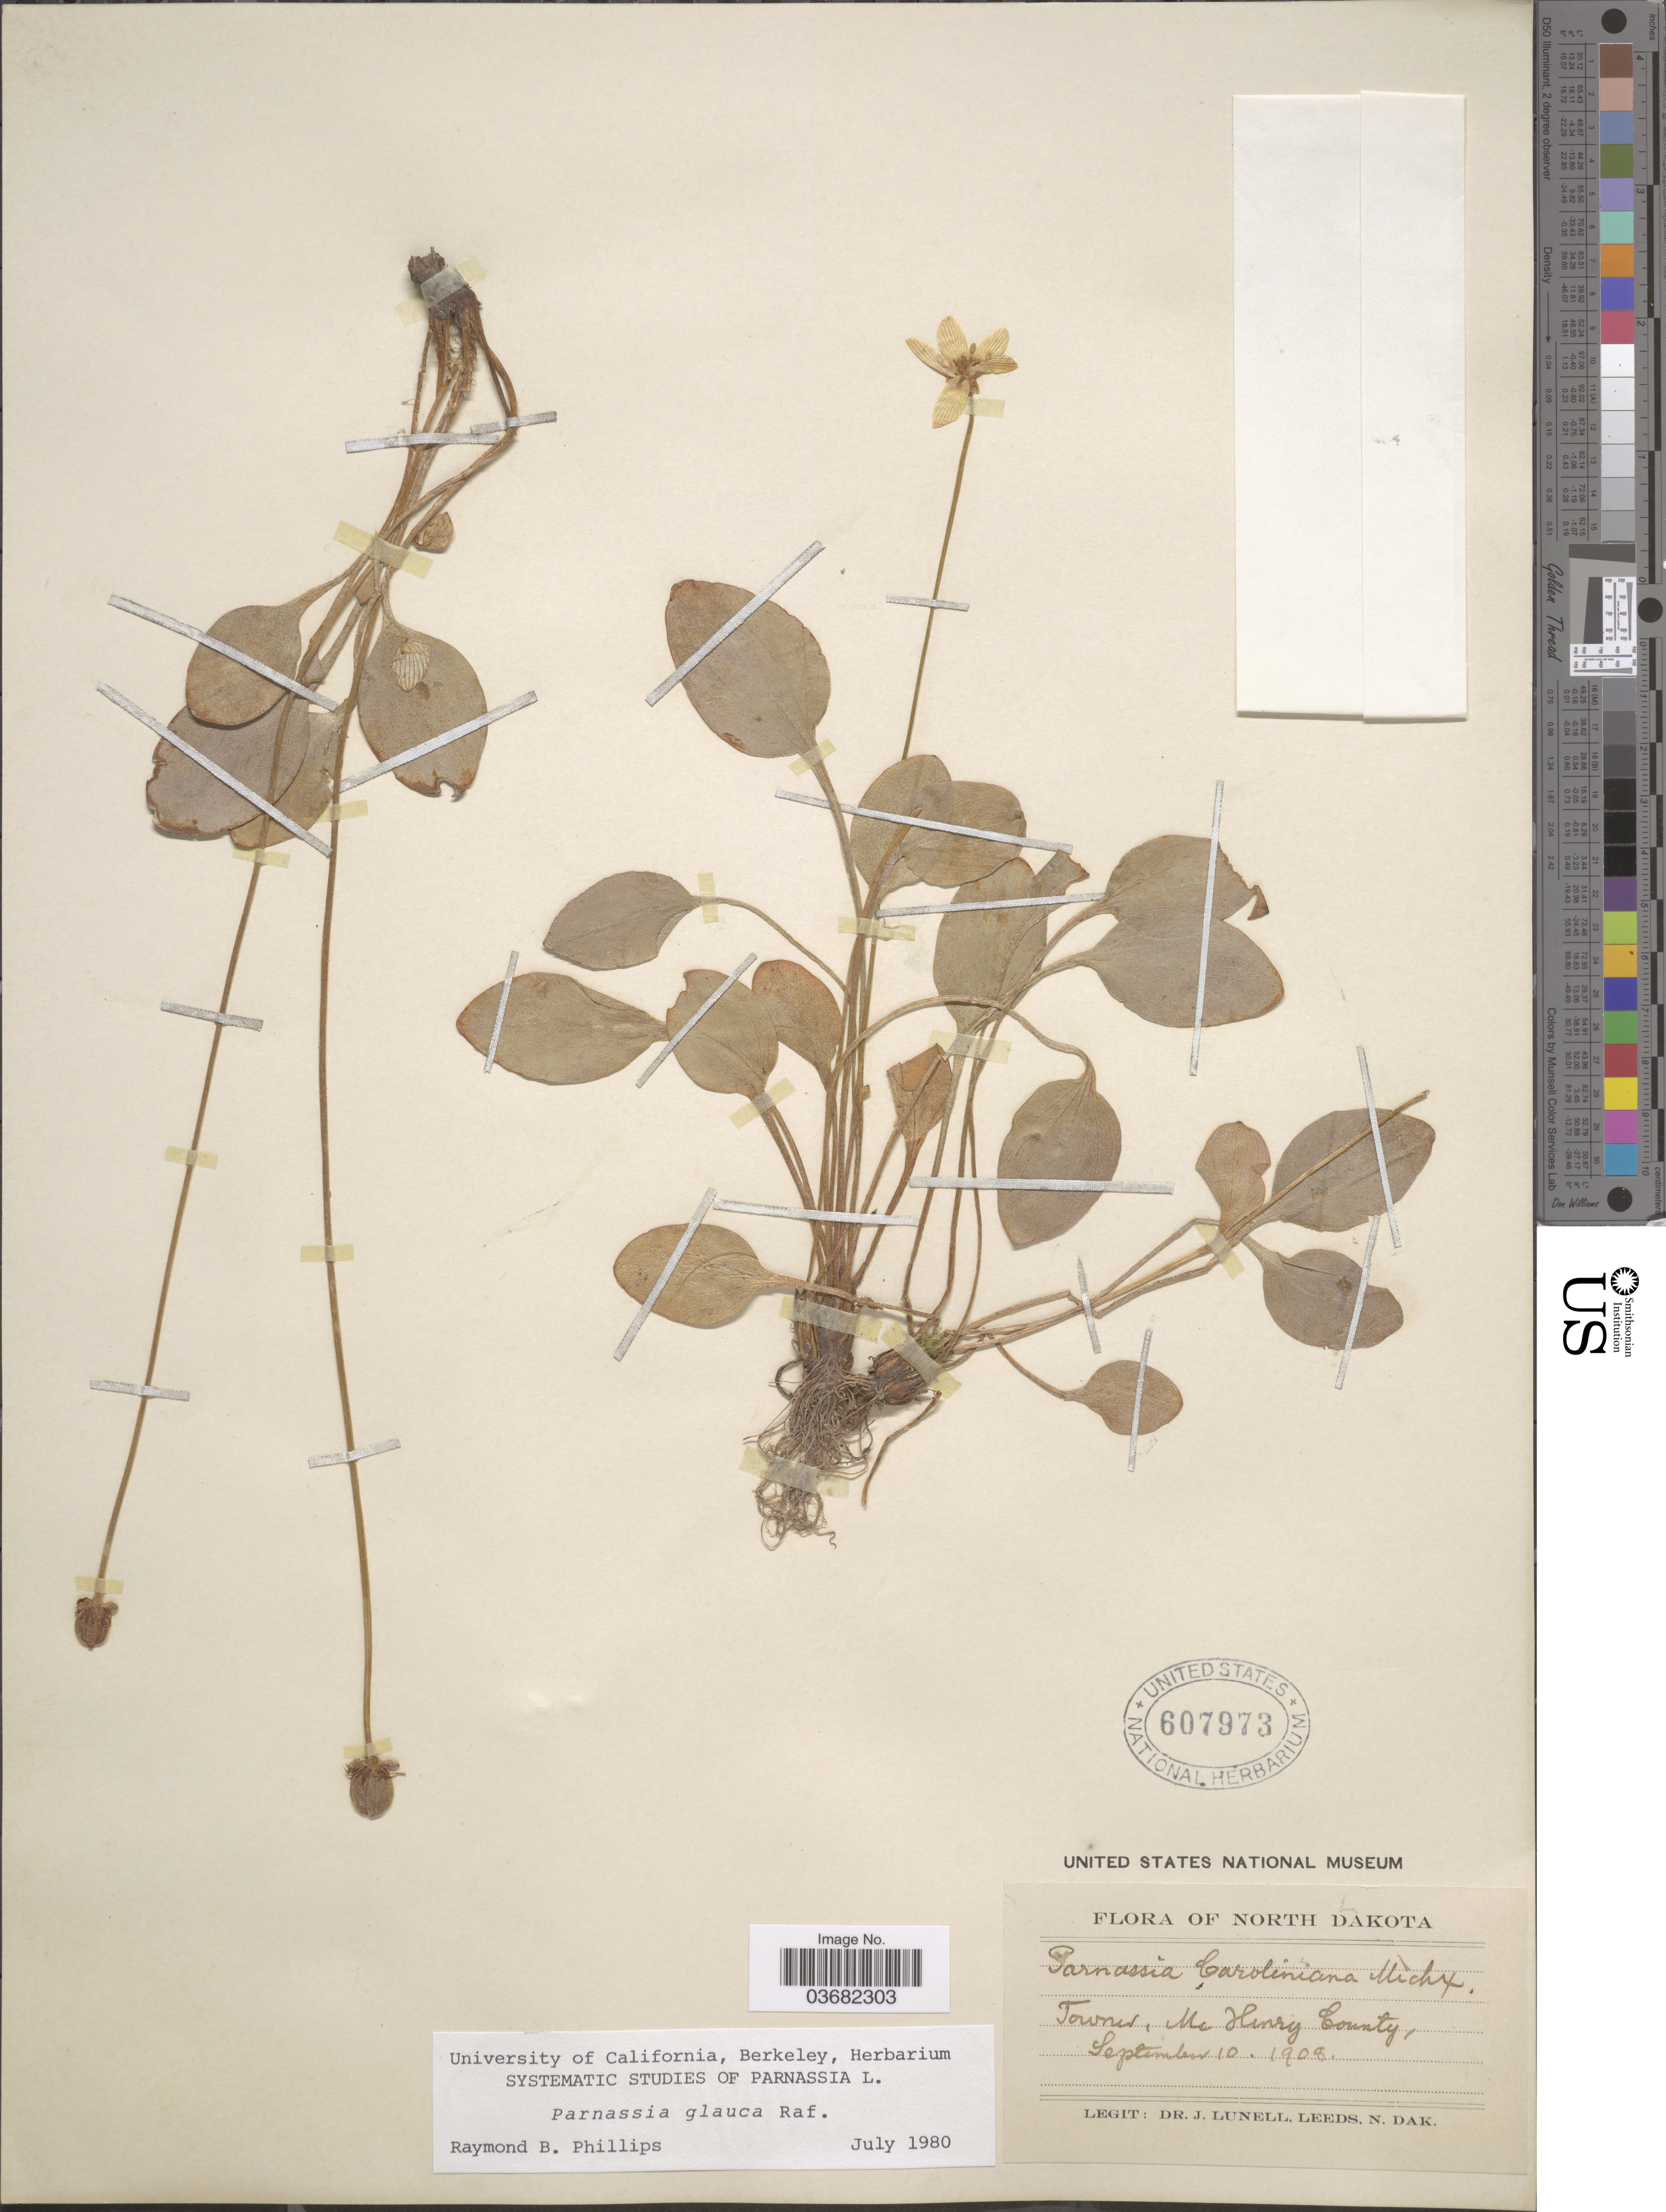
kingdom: Plantae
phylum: Tracheophyta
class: Magnoliopsida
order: Celastrales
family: Parnassiaceae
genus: Parnassia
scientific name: Parnassia glauca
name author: Raf.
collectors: J. Lunell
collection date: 1908-09-10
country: United States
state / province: North Dakota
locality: Towner, McHenry County.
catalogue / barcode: US 607973